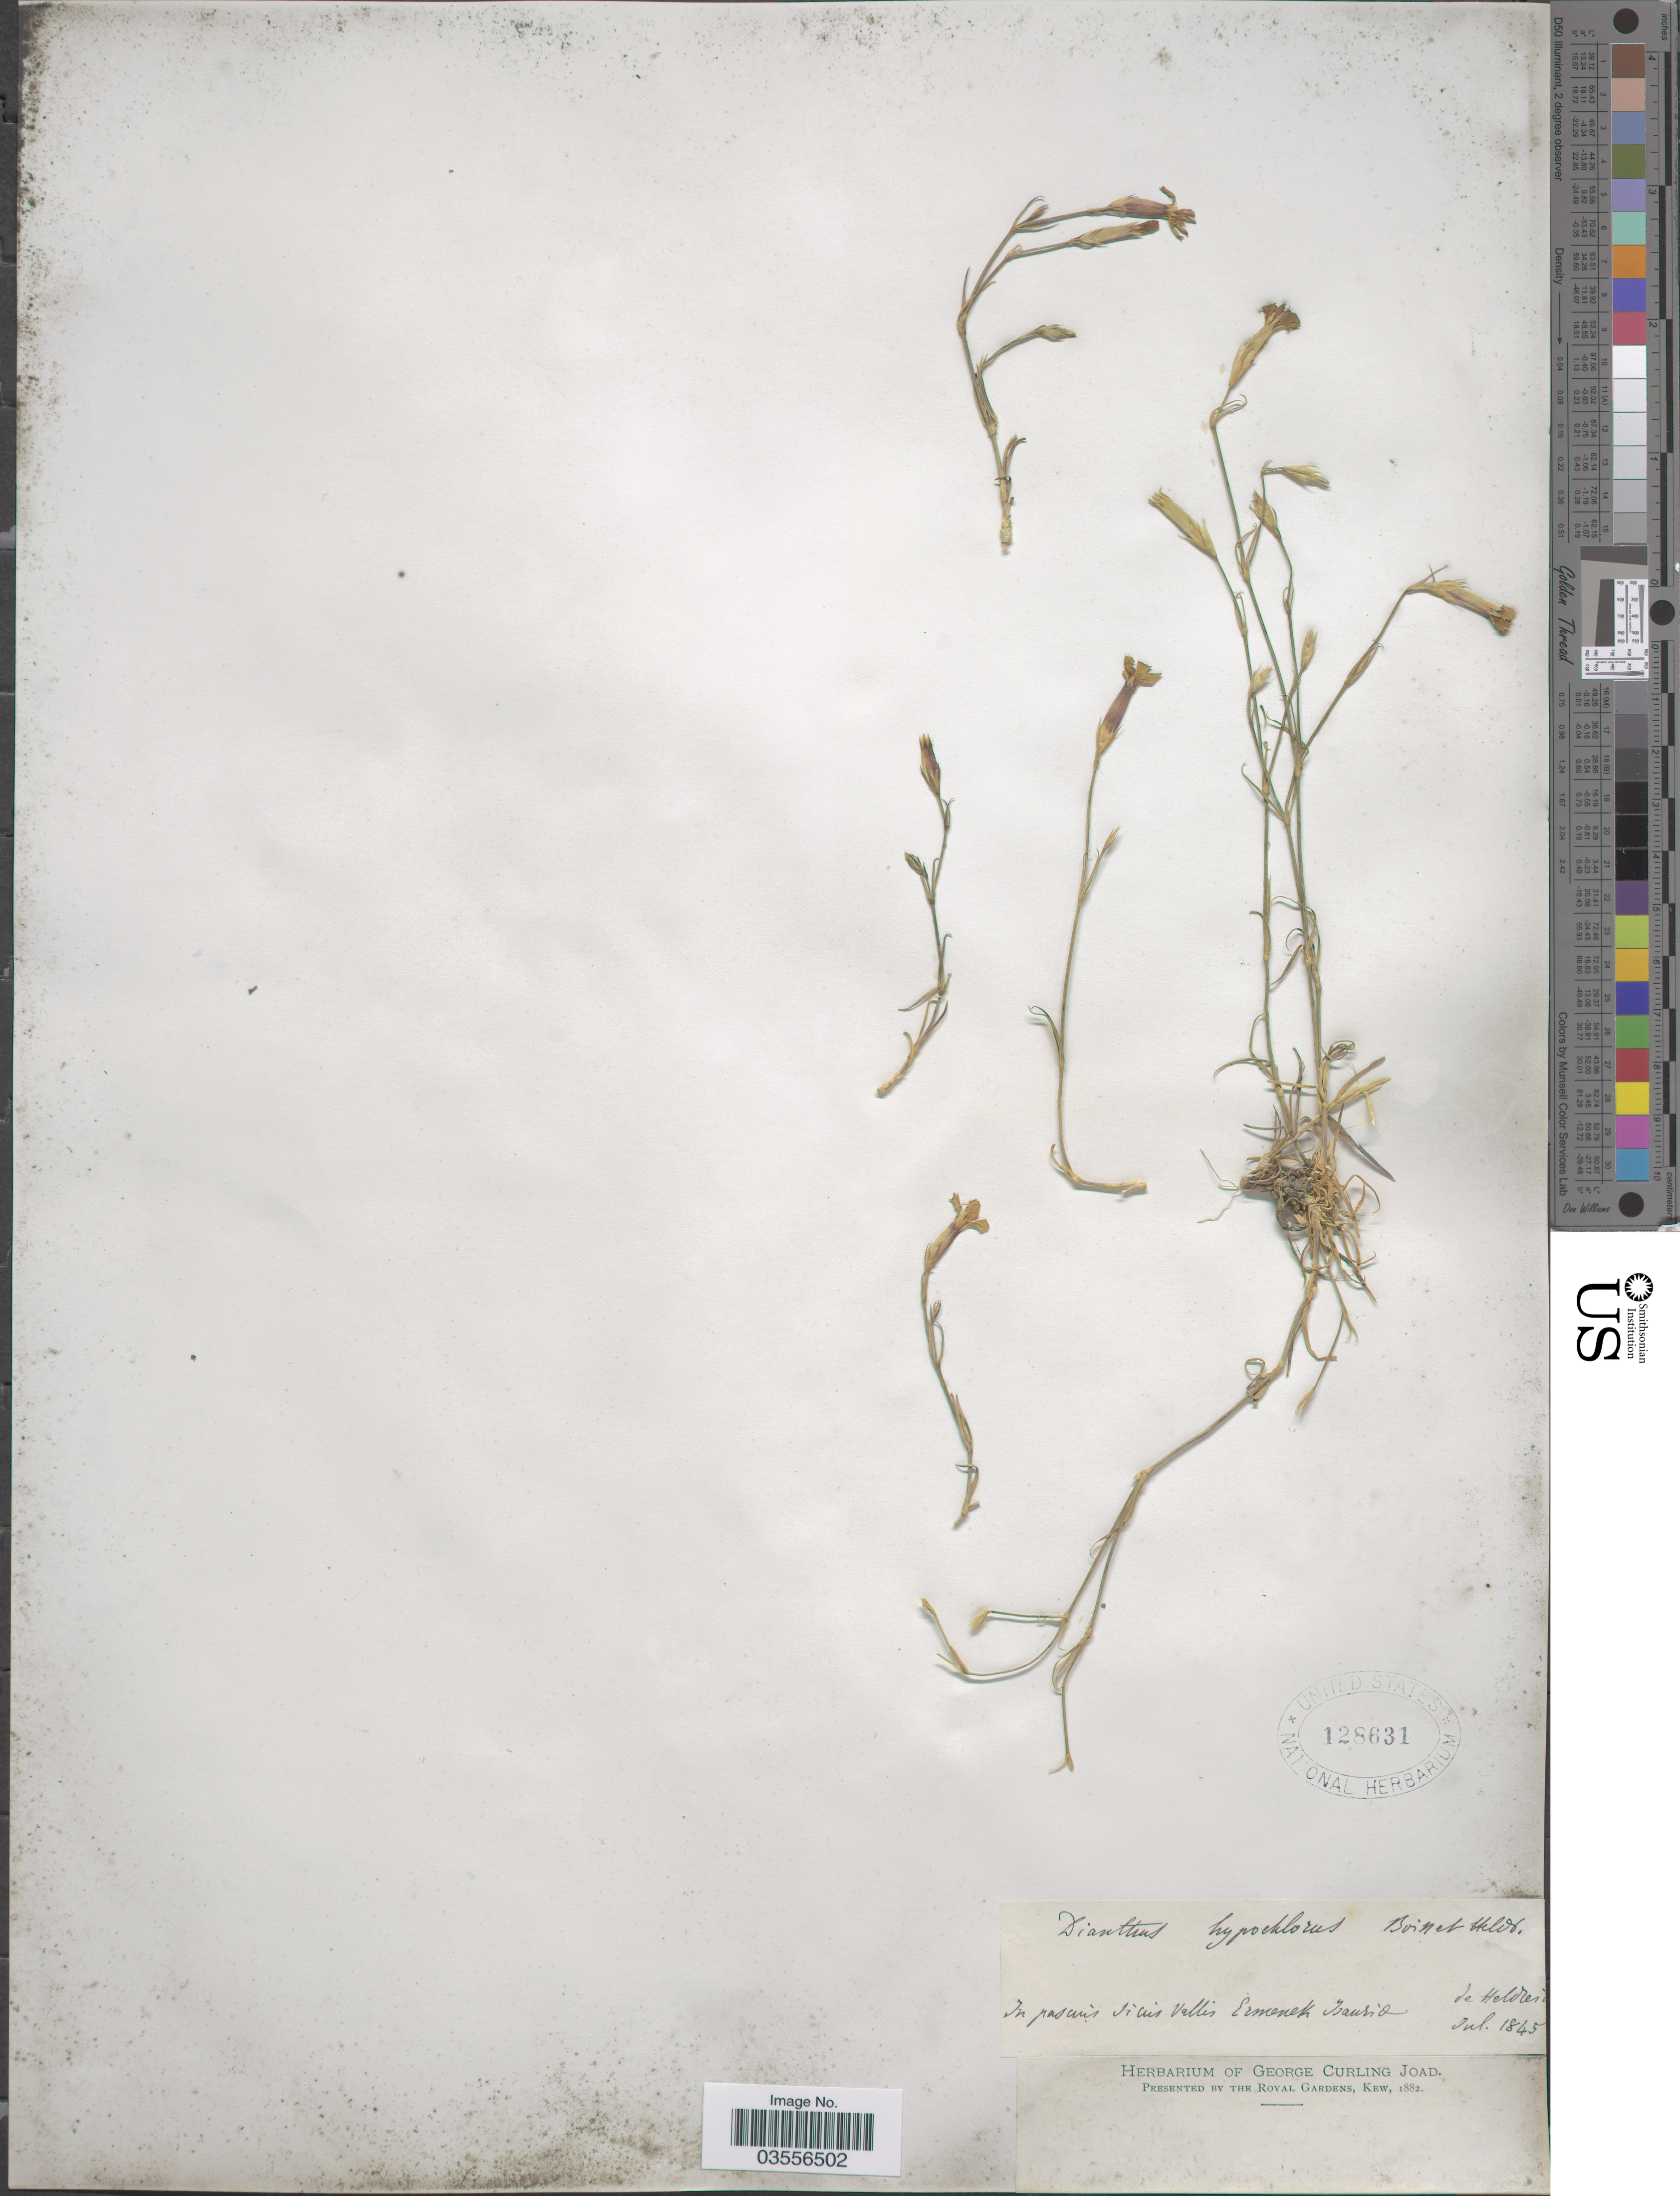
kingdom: Plantae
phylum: Tracheophyta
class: Magnoliopsida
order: Caryophyllales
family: Caryophyllaceae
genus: Dianthus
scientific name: Dianthus hypochlorus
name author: Boiss. & Heldr.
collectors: -. De Heldreich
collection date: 1845-07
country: Turkey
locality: In pascuis sicús vallis Ermenek Tauriæ.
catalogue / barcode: US 128631